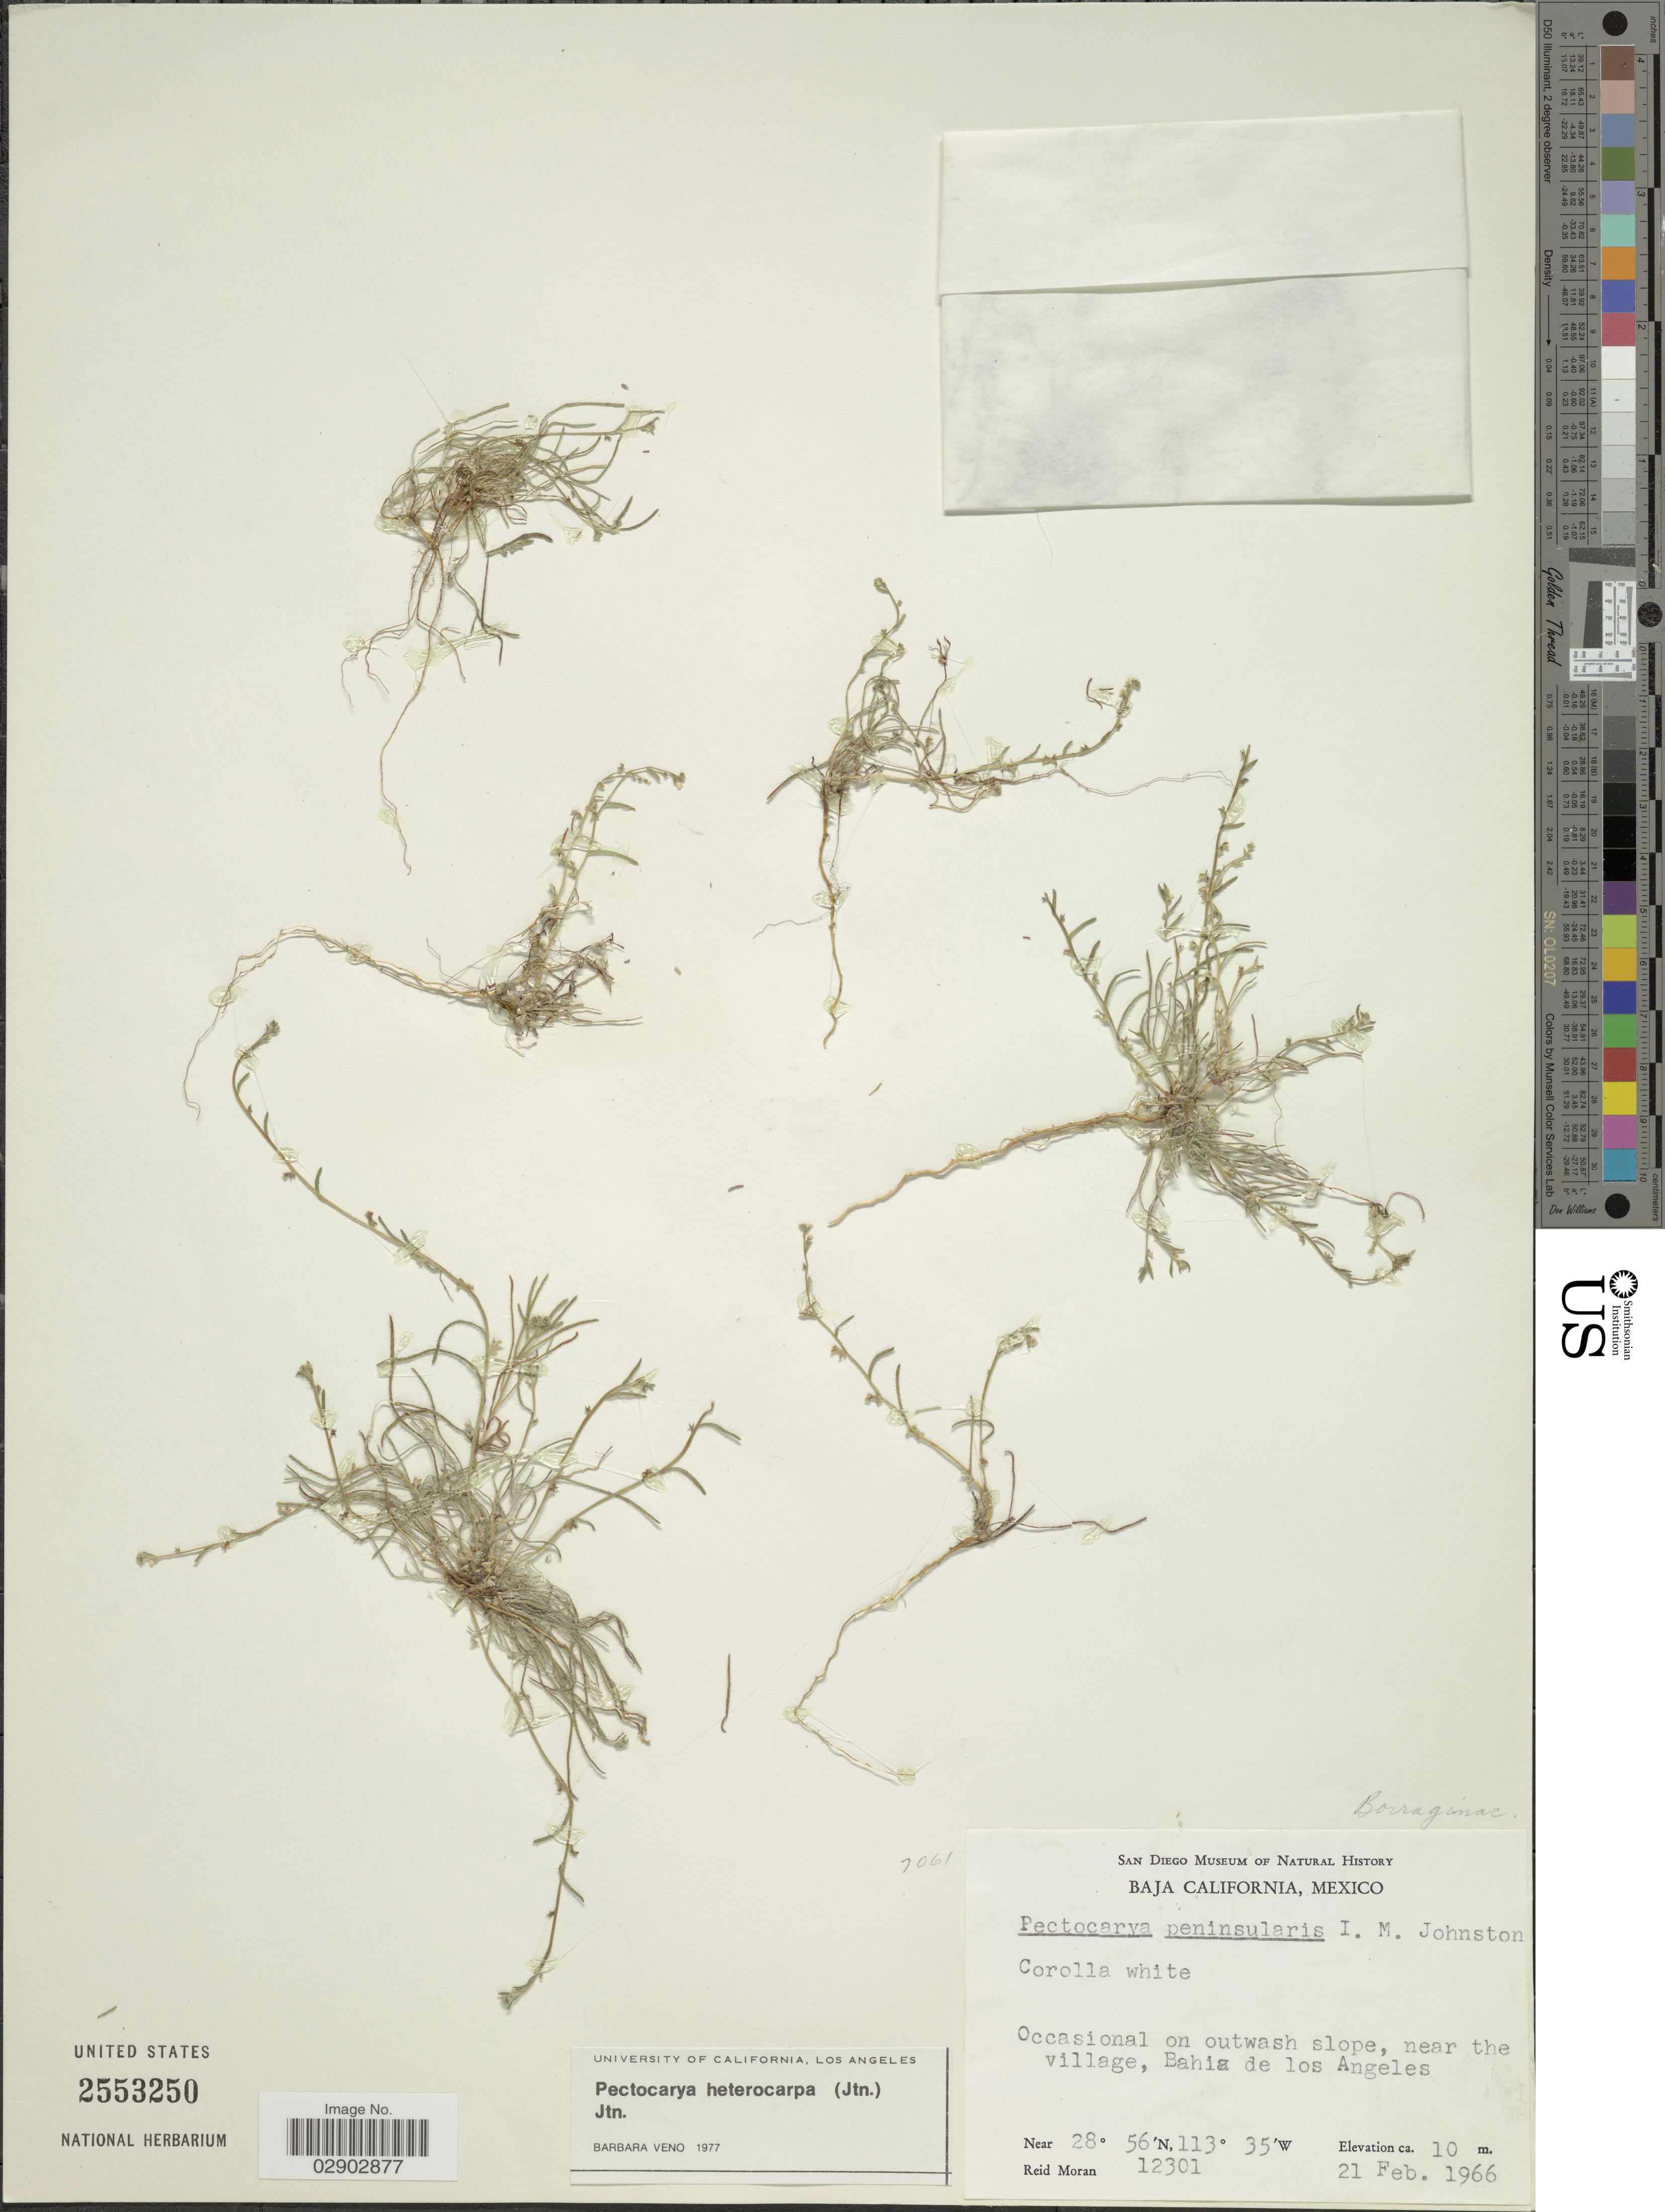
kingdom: Plantae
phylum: Tracheophyta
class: Magnoliopsida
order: Boraginales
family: Boraginaceae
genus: Pectocarya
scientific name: Pectocarya heterocarpa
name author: (I.M. Johnst.) I.M. Johnst.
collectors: R. Moran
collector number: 12301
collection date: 1966-02-21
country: Mexico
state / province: Baja California Norte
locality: Occasional on outwash slope, near the village, Bahia de los Angeles.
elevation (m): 10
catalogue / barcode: US 2553250